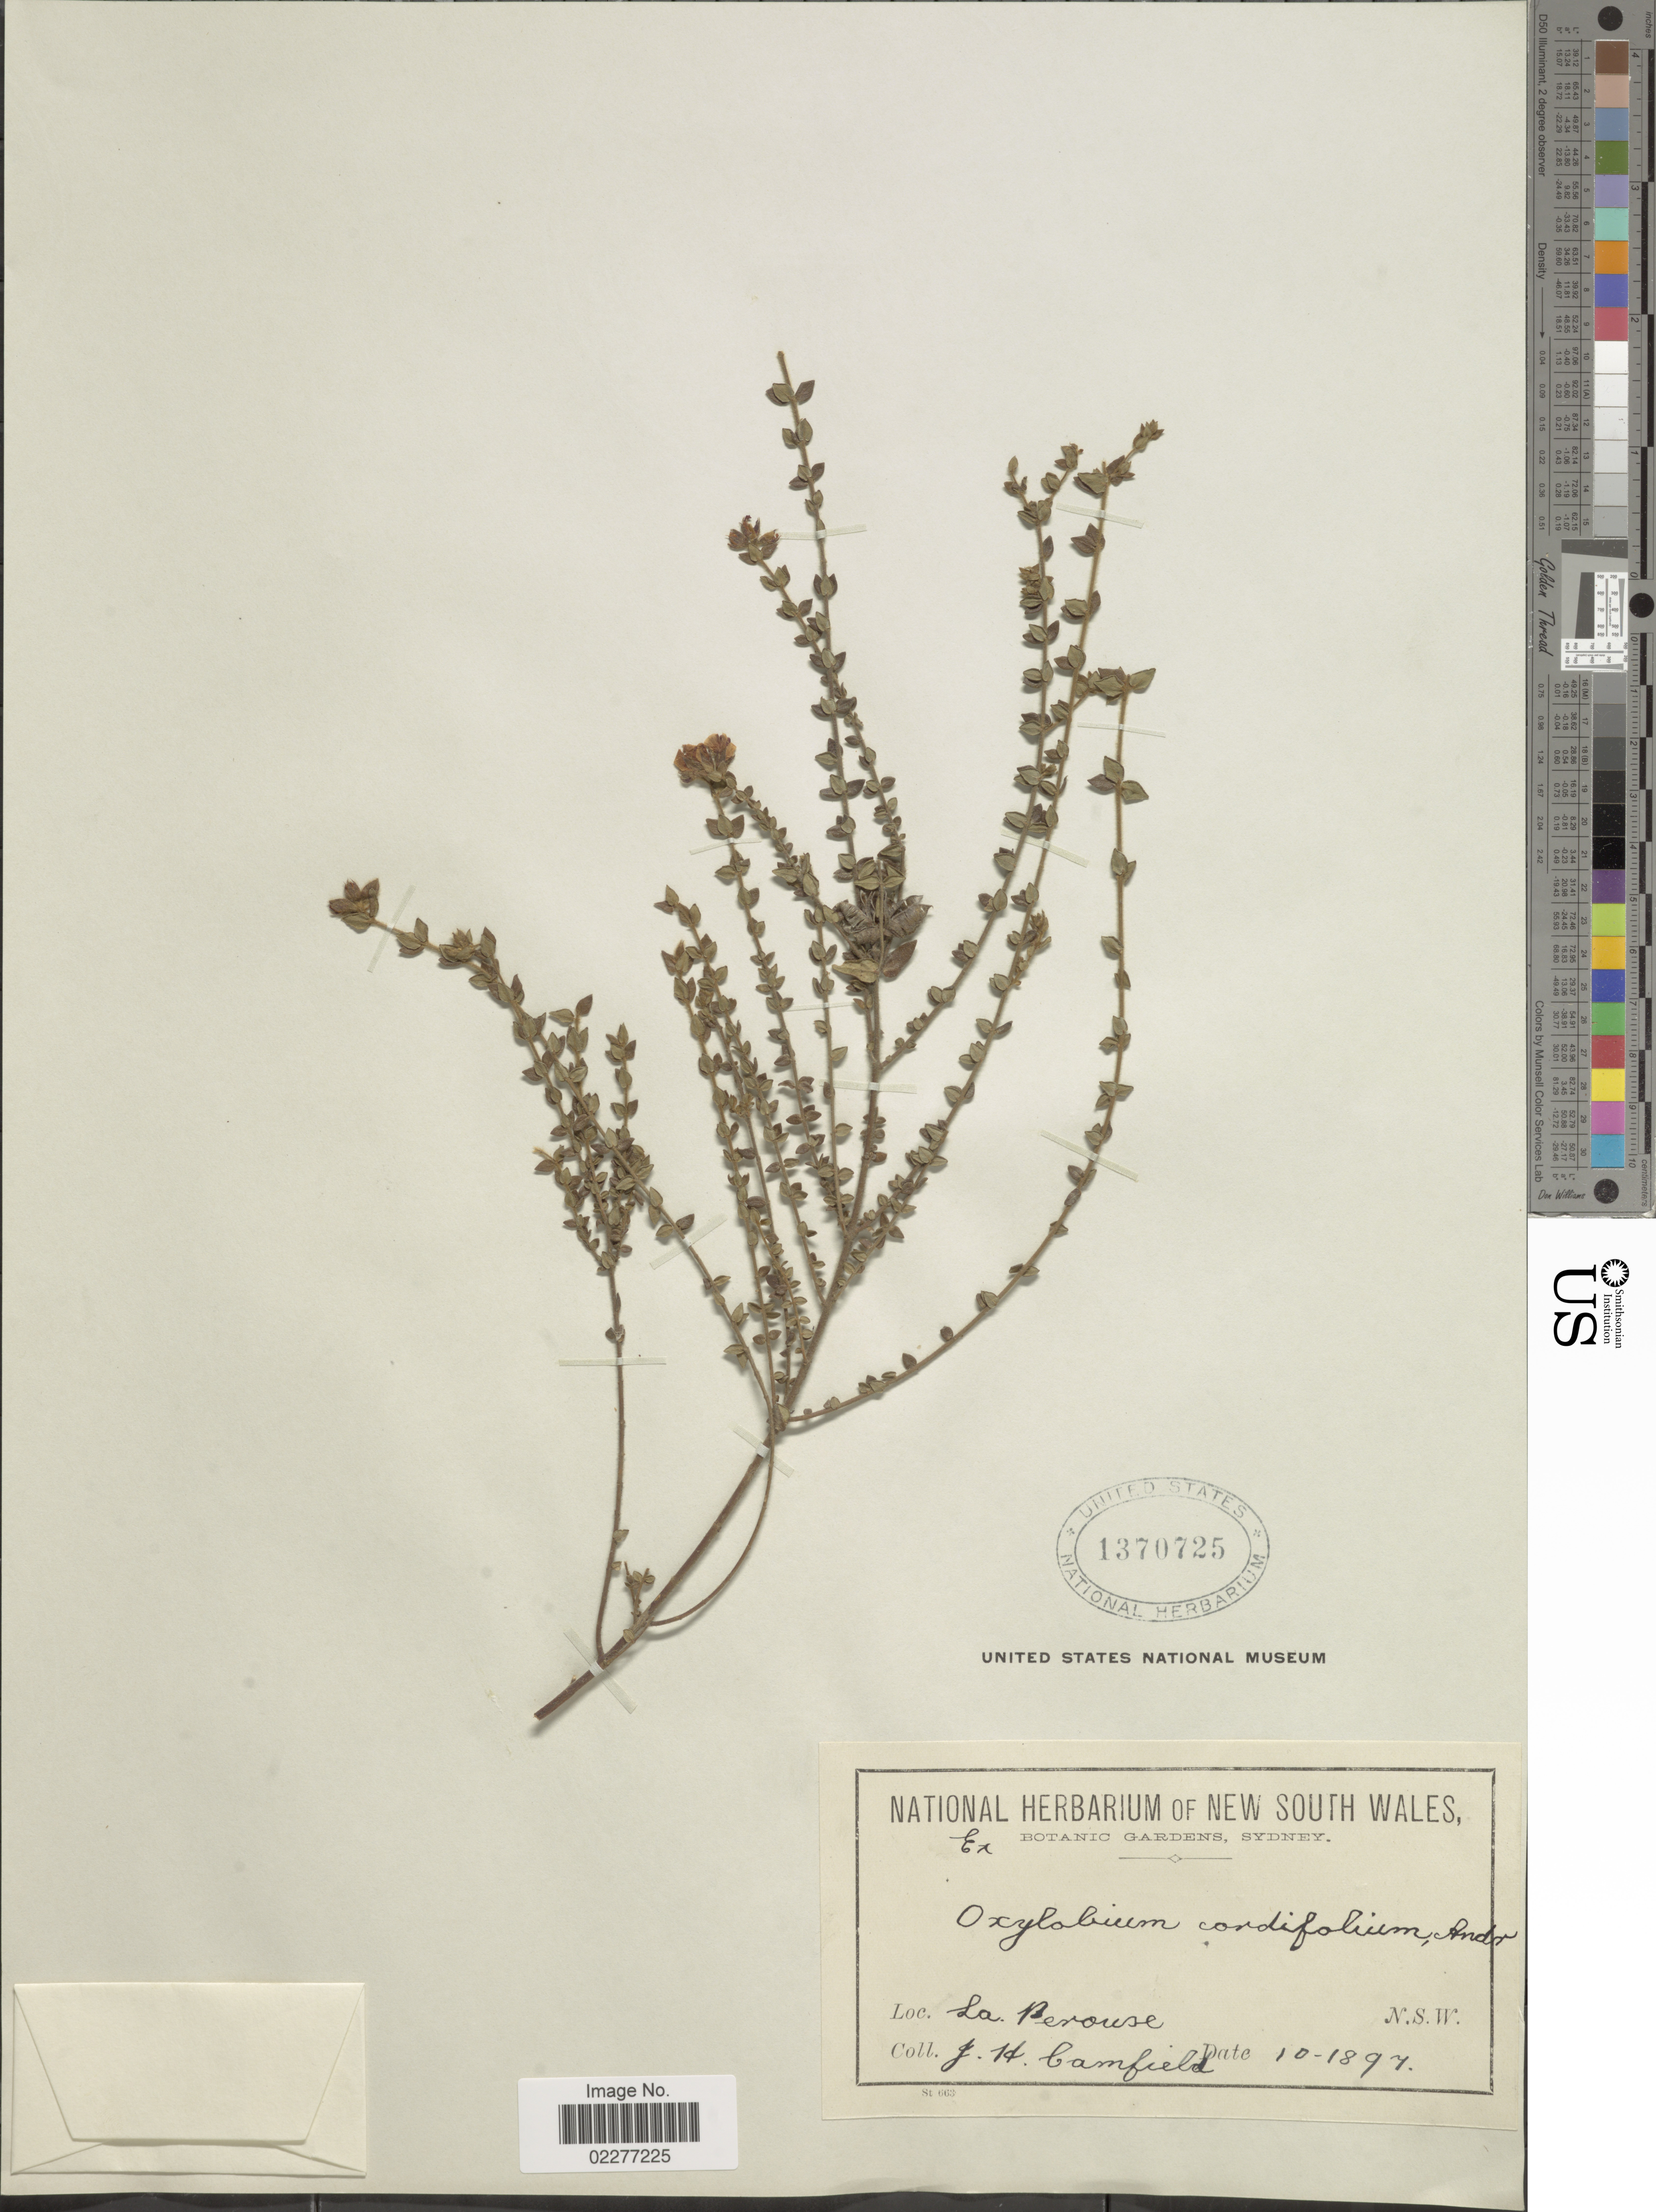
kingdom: Plantae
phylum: Tracheophyta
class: Magnoliopsida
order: Fabales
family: Fabaceae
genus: Oxylobium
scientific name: Oxylobium cordifolium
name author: Andrews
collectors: J. Camfield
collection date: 1897-10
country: Australia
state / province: New South Wales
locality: La Perouse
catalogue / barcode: US 1370725